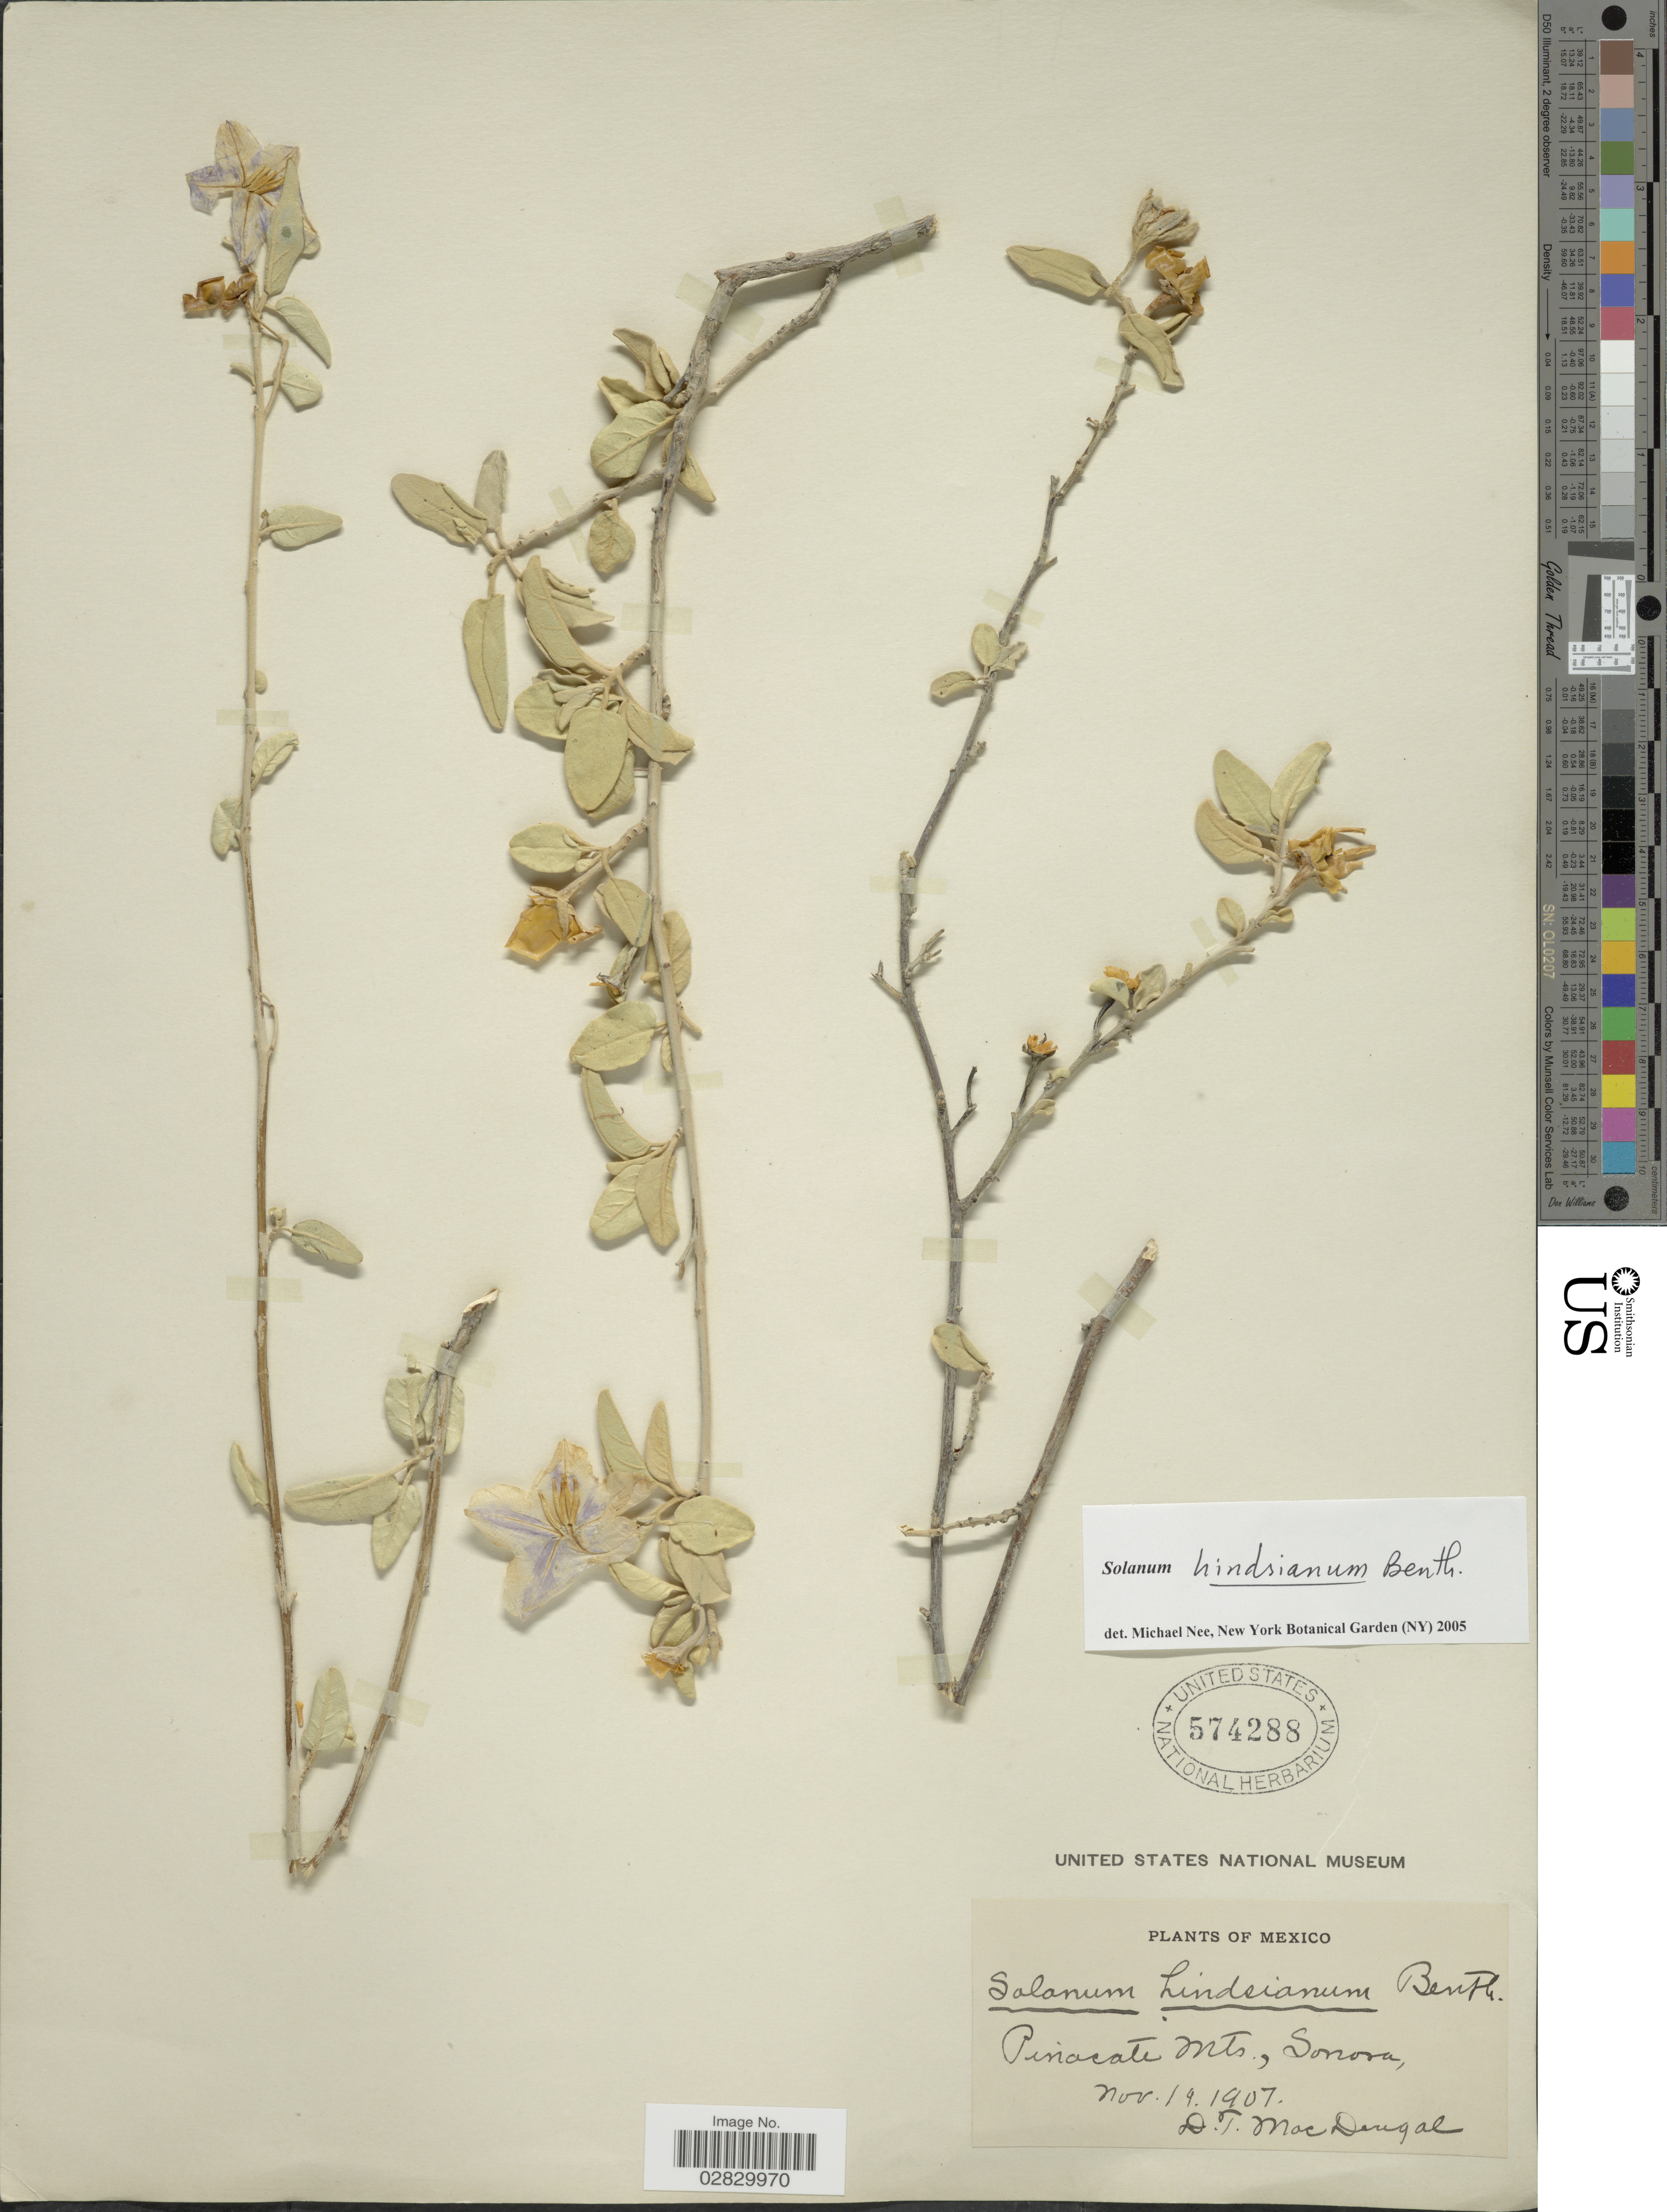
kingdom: Plantae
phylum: Tracheophyta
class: Magnoliopsida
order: Solanales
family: Solanaceae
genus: Solanum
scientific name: Solanum hindsianum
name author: Benth.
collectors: D. T. MacDougal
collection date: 1907-11-19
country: Mexico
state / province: Sonora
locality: Pinacate Mts.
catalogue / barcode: US 574288